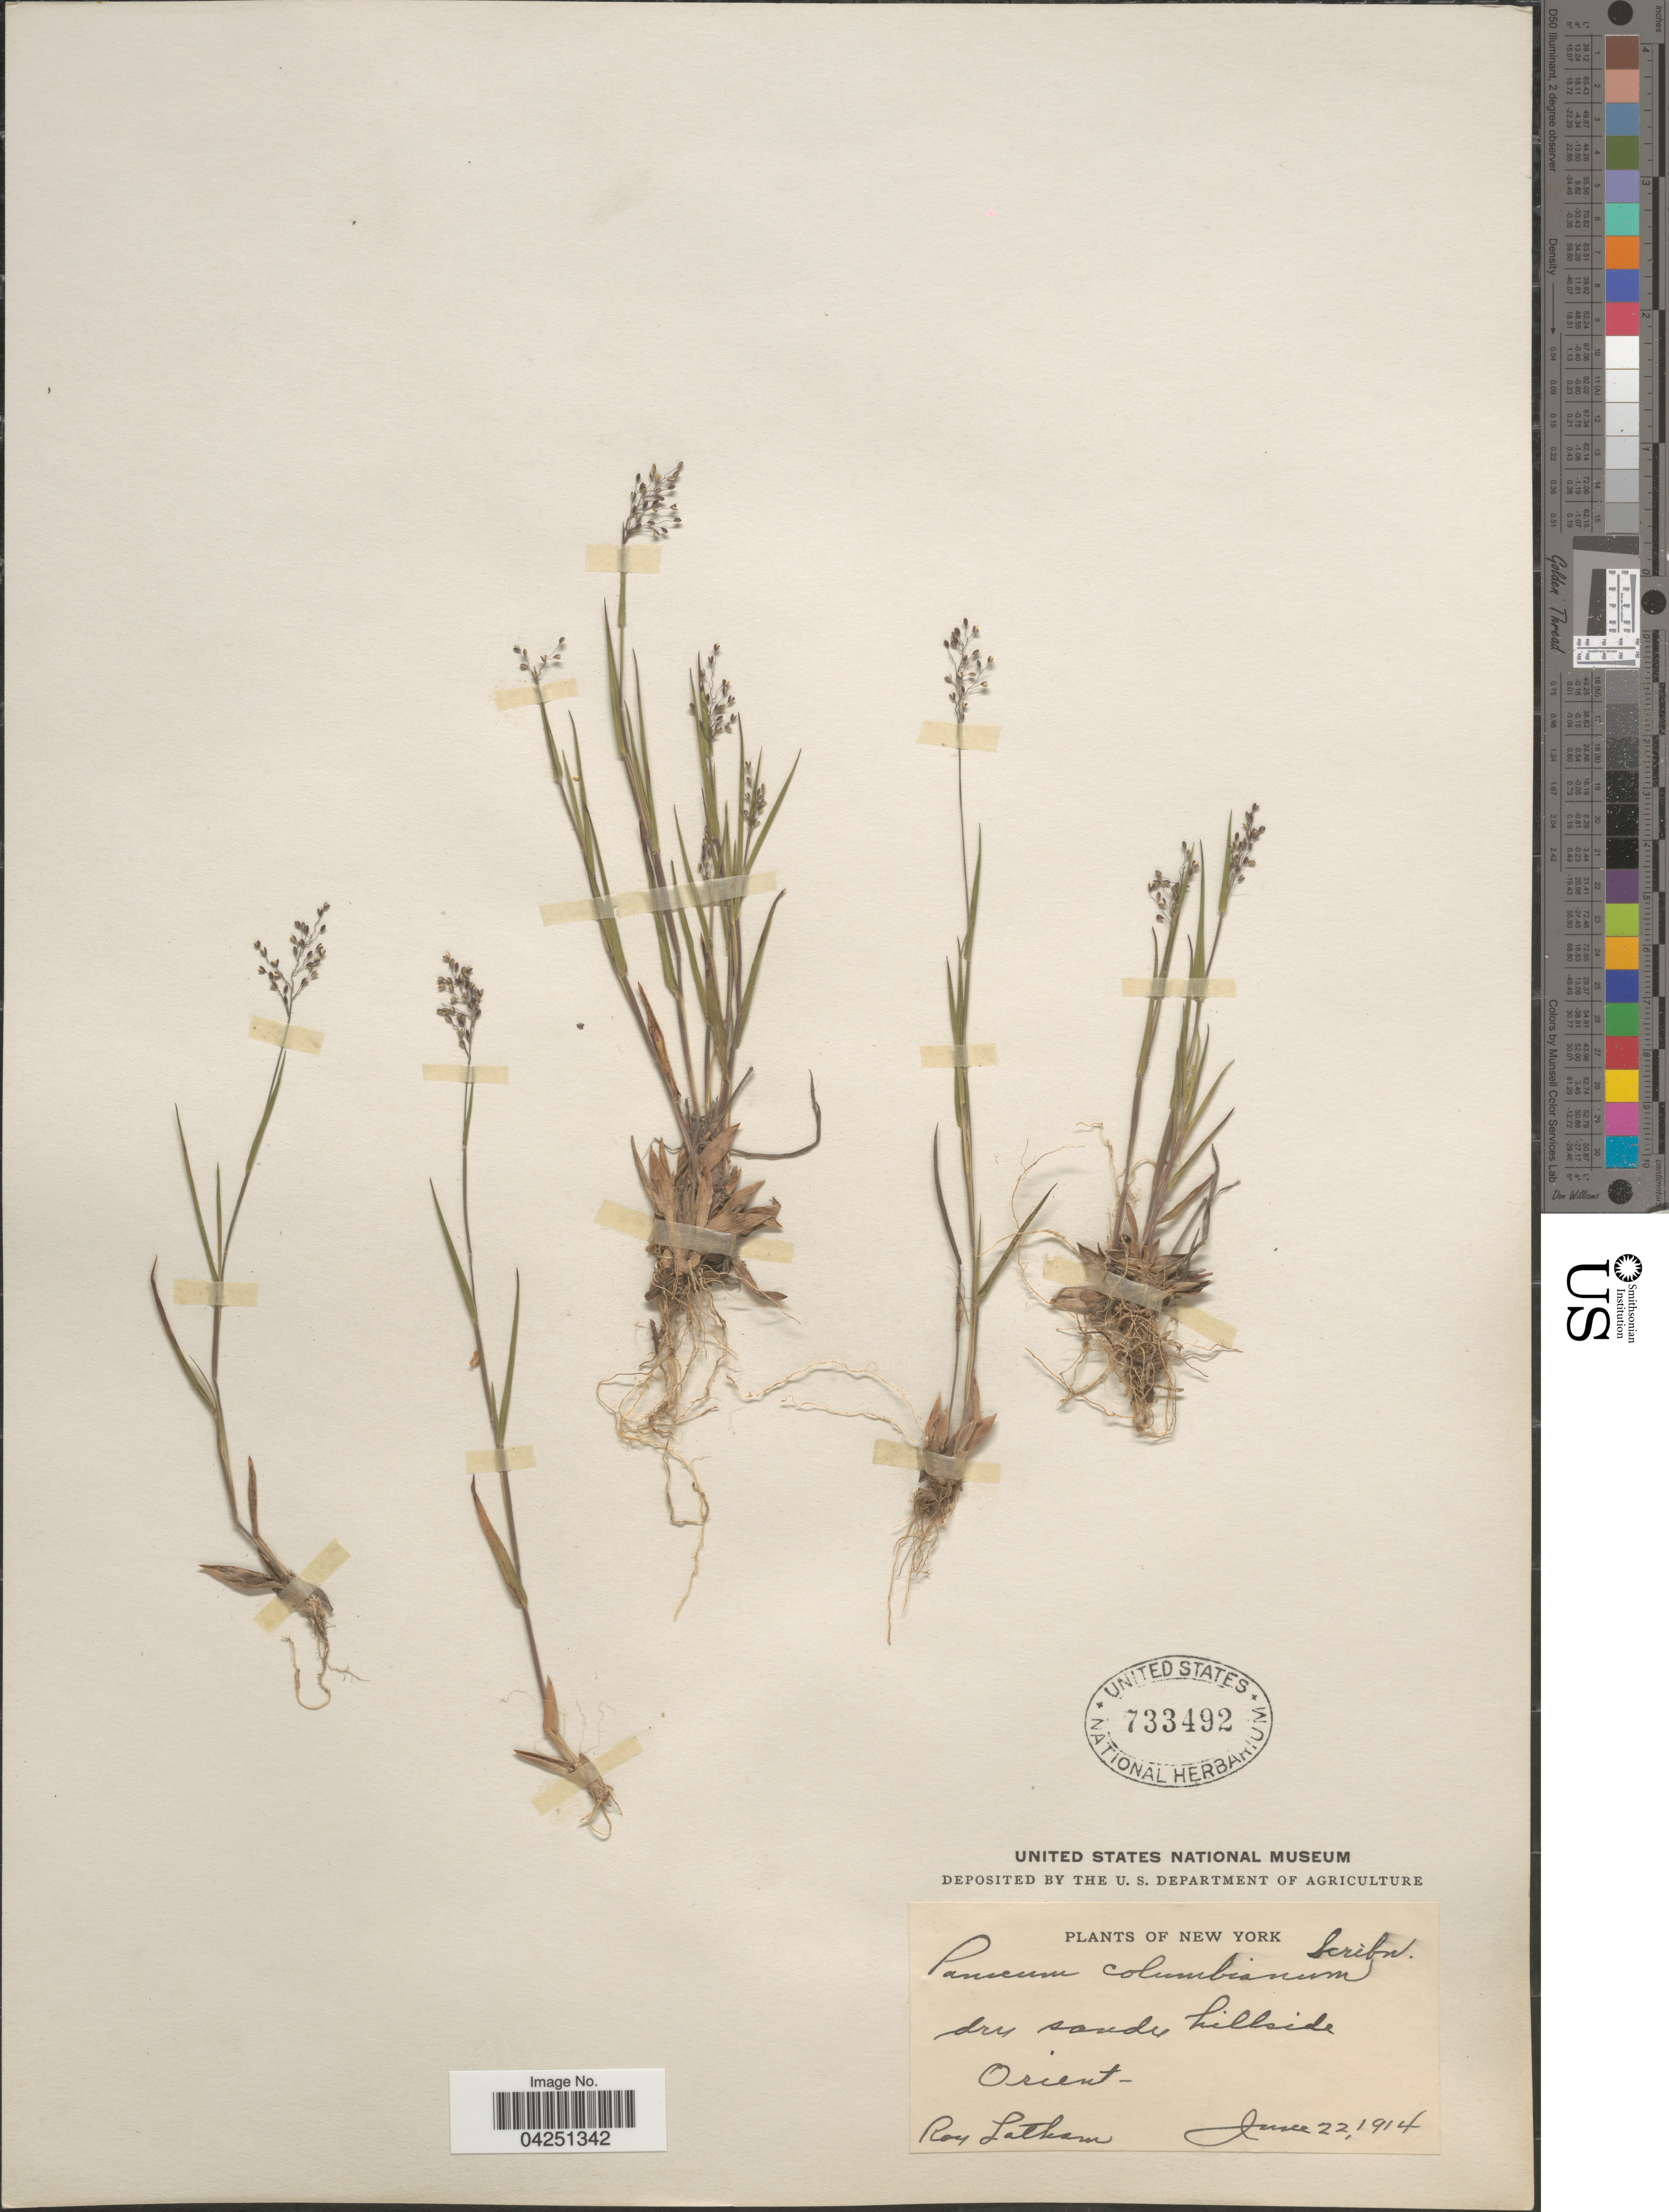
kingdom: Plantae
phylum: Tracheophyta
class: Liliopsida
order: Poales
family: Poaceae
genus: Dichanthelium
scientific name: Dichanthelium acuminatum var. acuminatum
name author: (Sw.) Gould & C.A. Clark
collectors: R. Latham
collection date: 1914-06-22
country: United States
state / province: New York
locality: Dry sandy hillside. Orient.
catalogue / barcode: US 733492